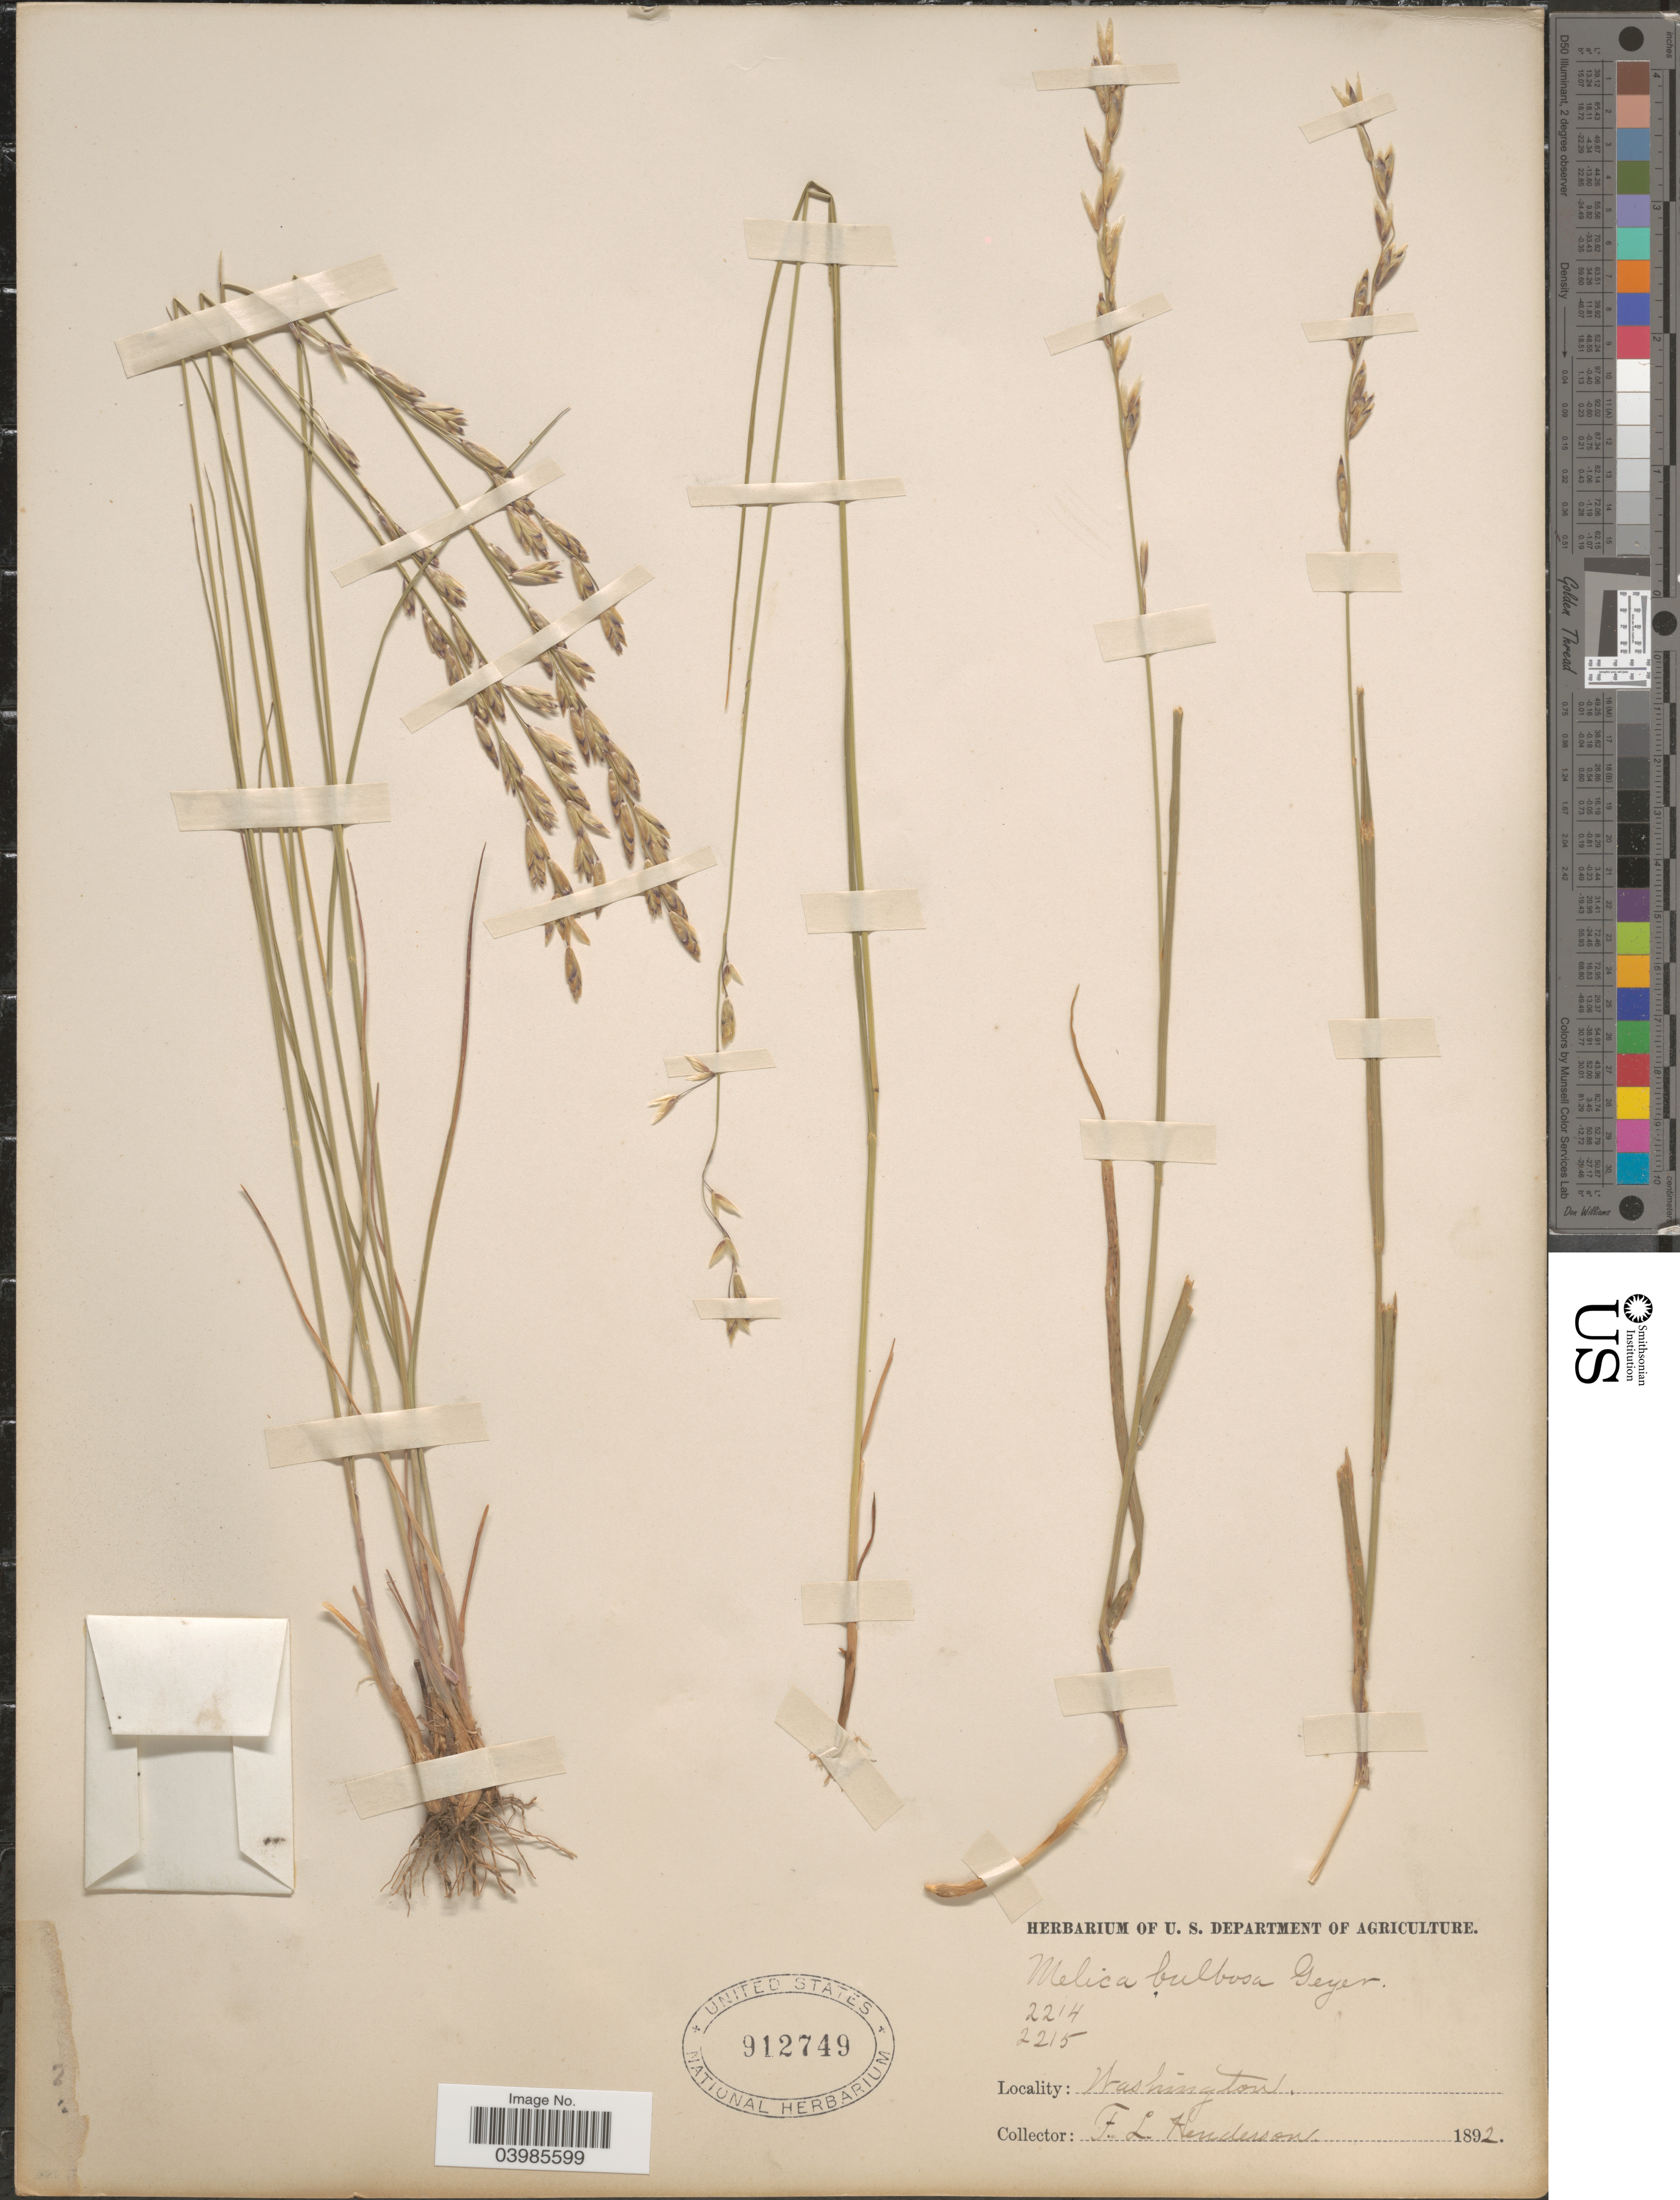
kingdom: Plantae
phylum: Tracheophyta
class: Liliopsida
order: Poales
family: Poaceae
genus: Melica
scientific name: Melica bulbosa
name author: Geyer ex Porter & J.M. Coult.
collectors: F. Henderson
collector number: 2214/2215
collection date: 1892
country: United States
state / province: Washington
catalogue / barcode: US 912749